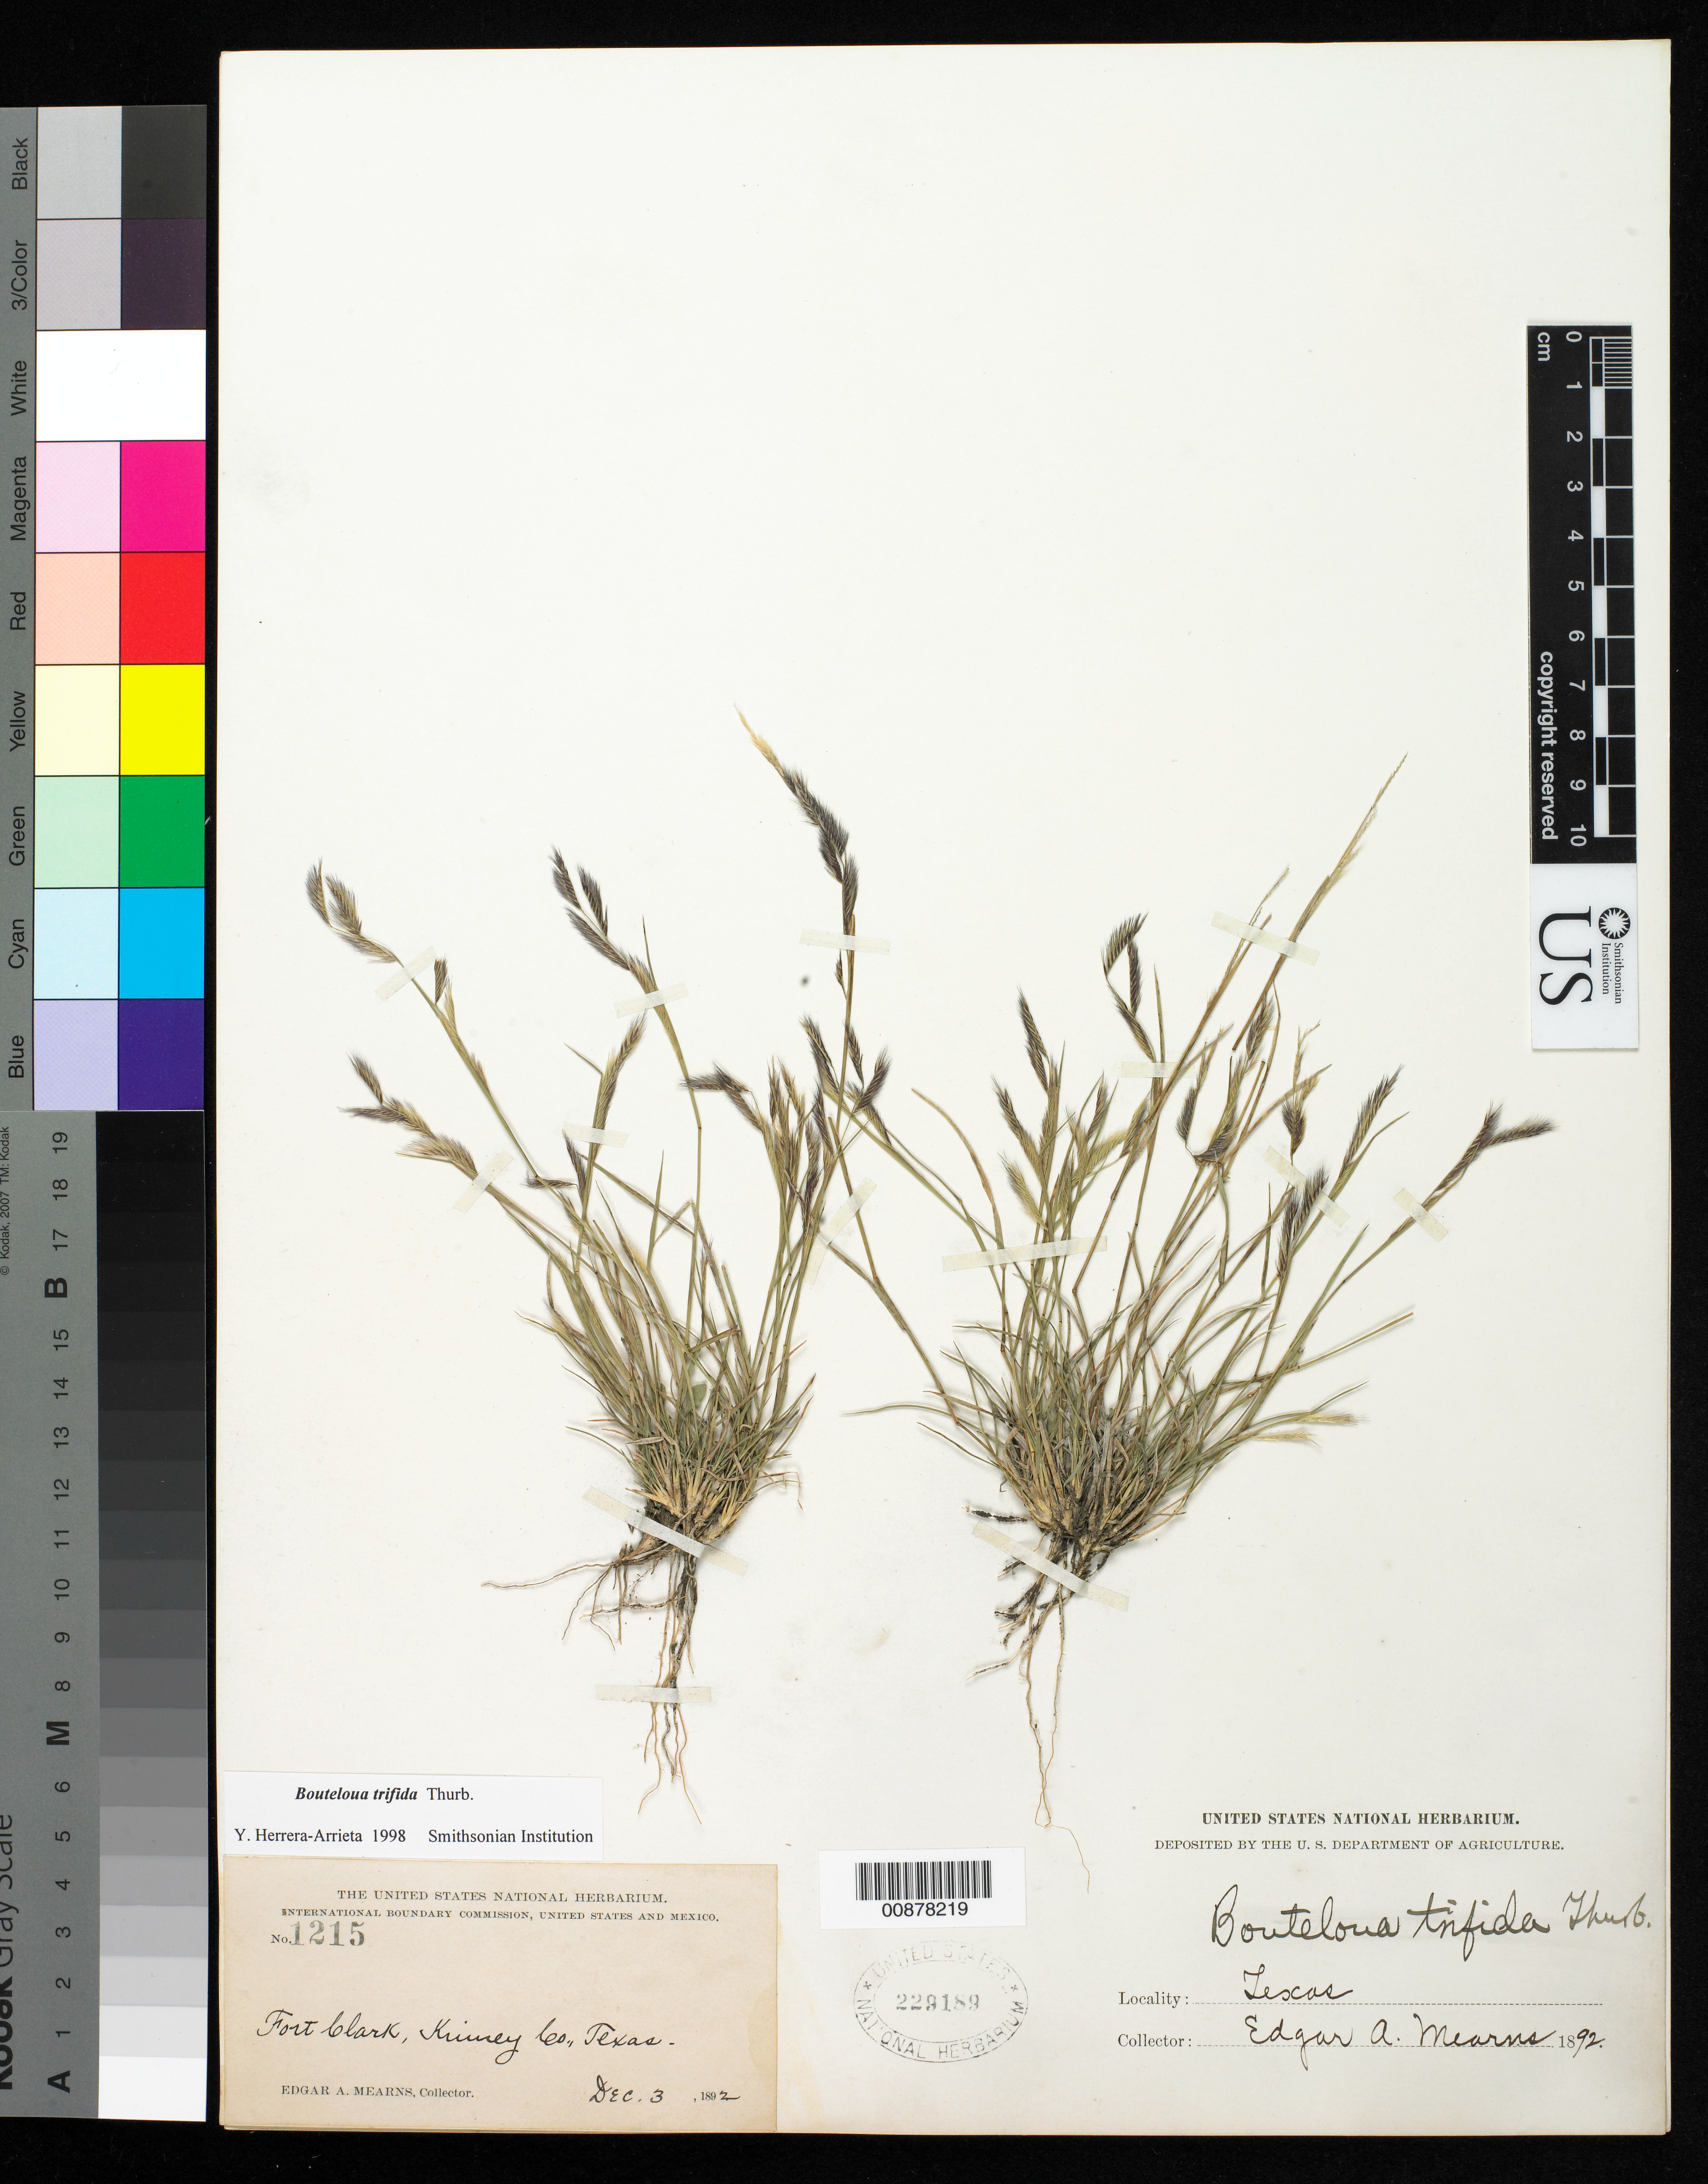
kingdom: Plantae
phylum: Tracheophyta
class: Liliopsida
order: Poales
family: Poaceae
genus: Bouteloua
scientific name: Bouteloua trifida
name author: Thurb.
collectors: E. A. Mearns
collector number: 1215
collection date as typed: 03 Dec 1892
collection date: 1892-12-03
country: United States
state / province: Texas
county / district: Kinney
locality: Fort Clark, Kinney County, Texas.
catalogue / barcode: US 229189